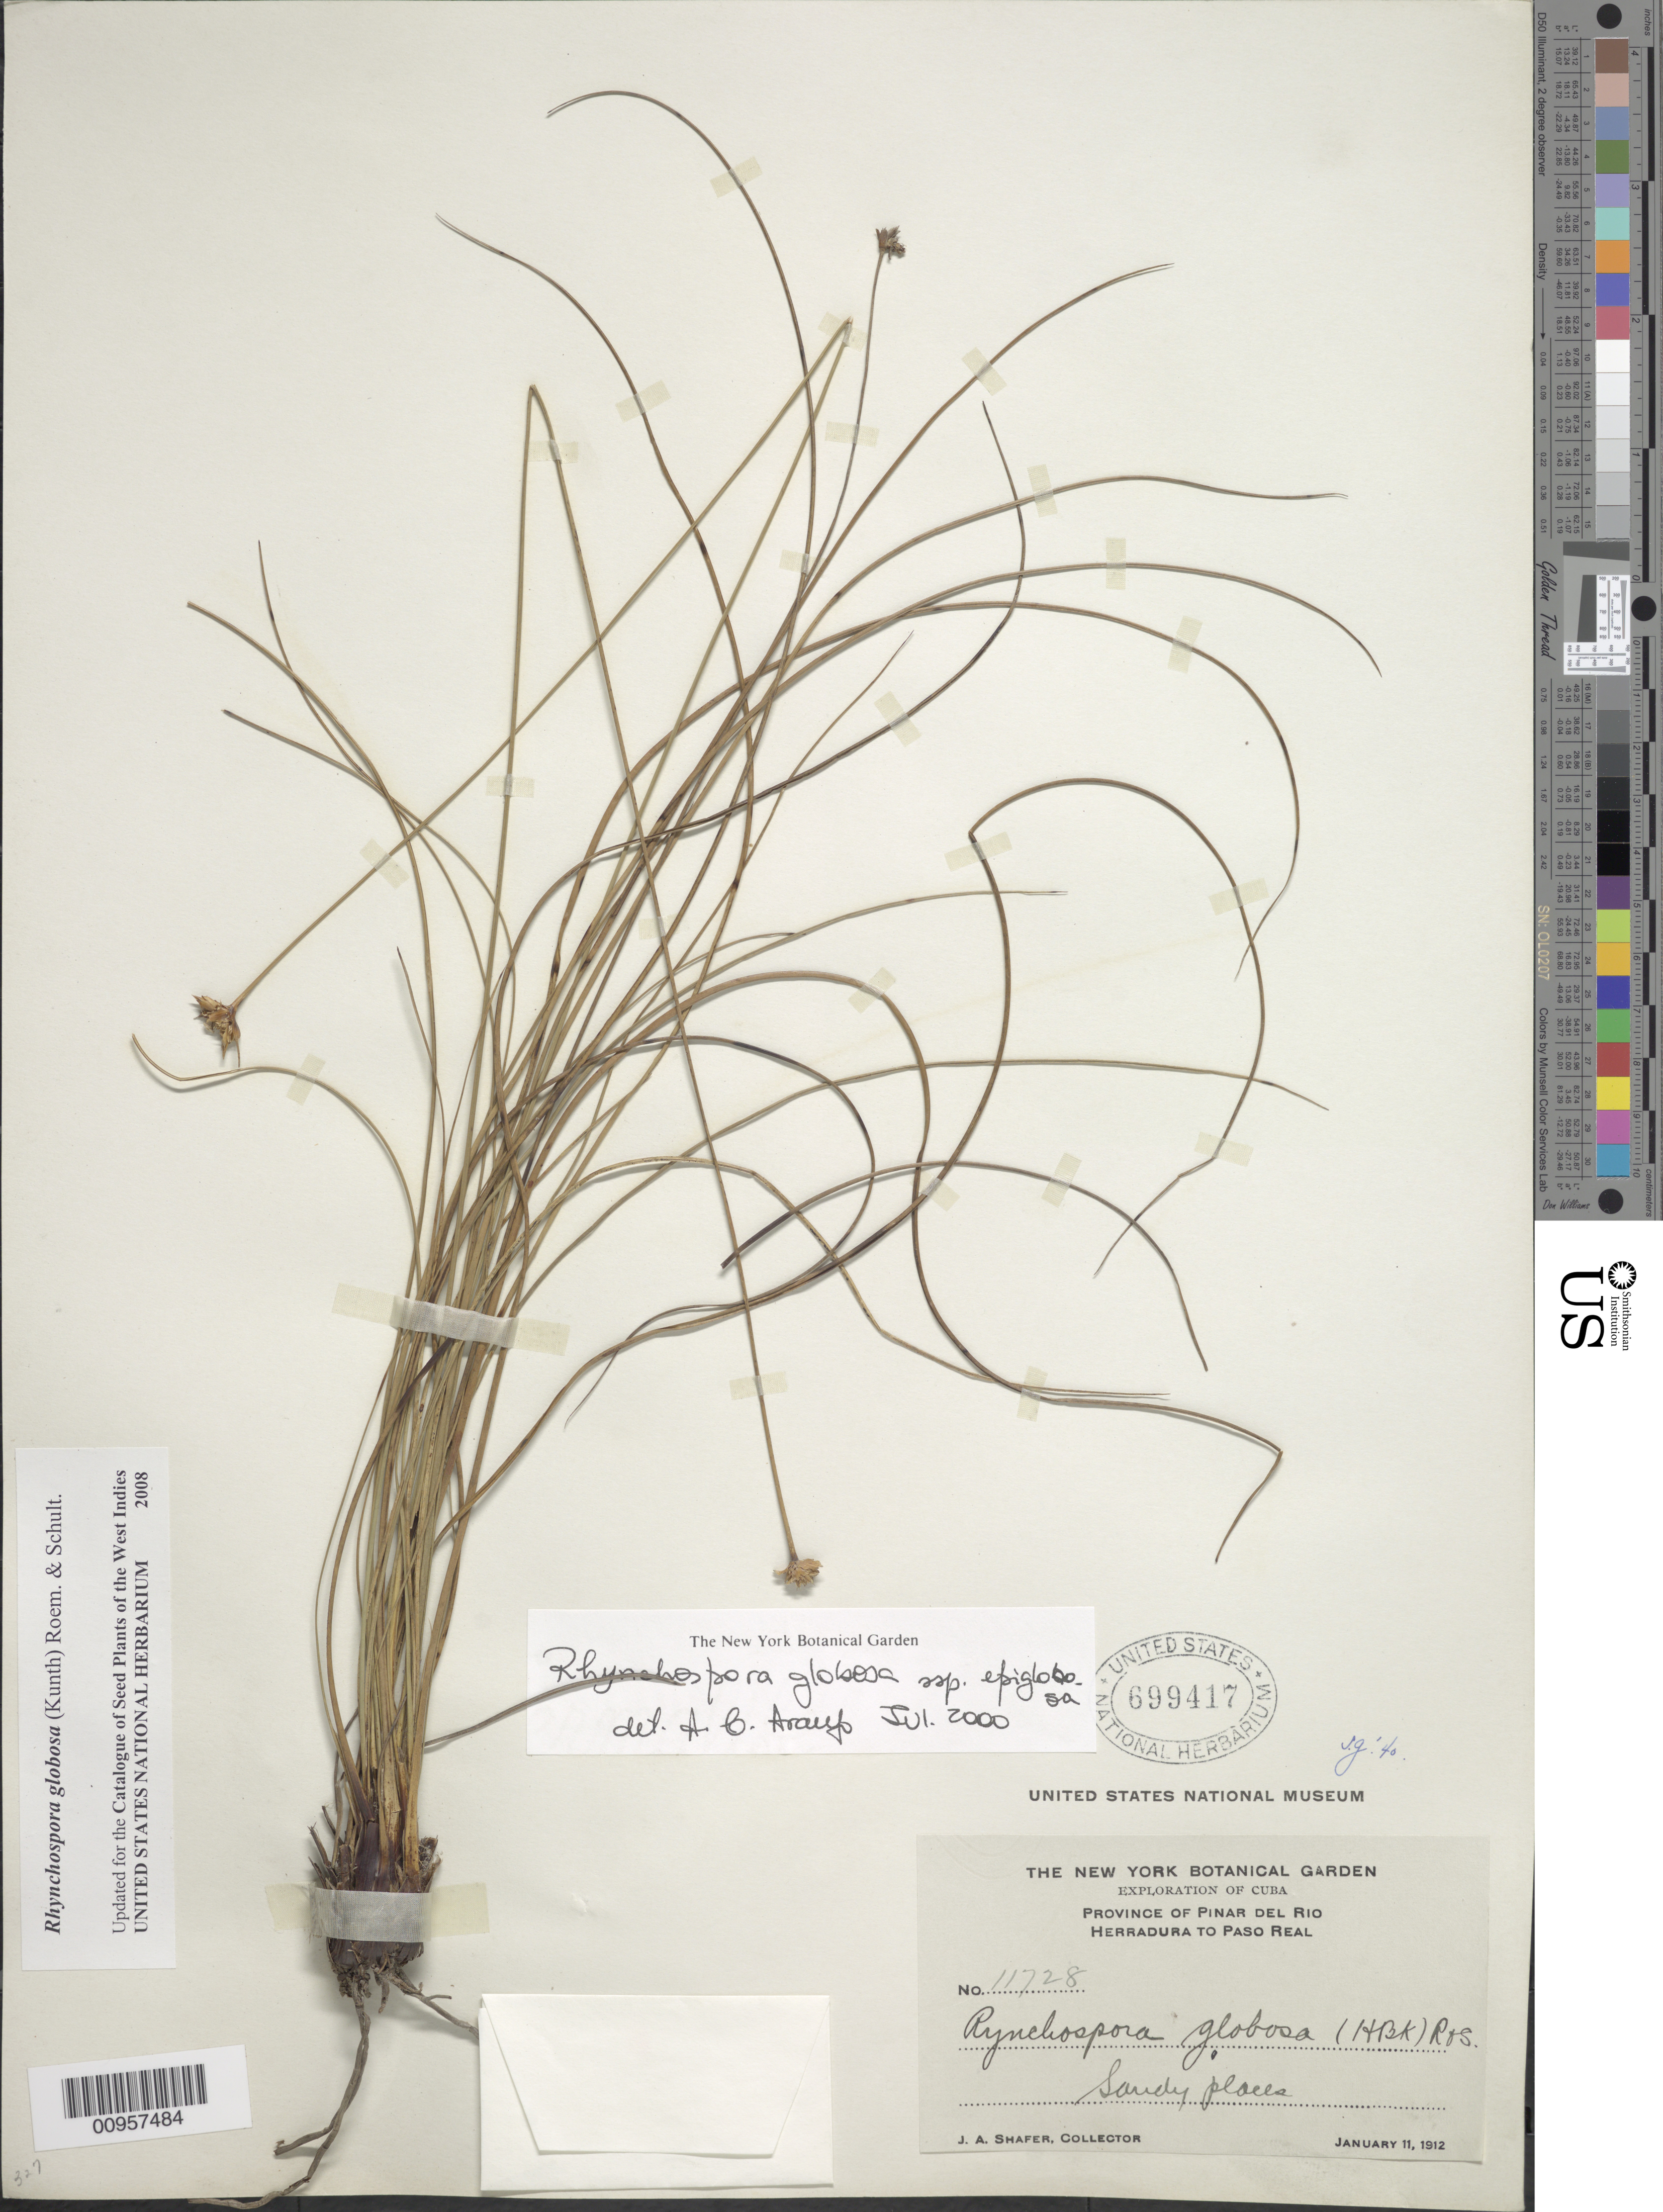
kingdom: Plantae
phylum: Tracheophyta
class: Liliopsida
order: Poales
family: Cyperaceae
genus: Rhynchospora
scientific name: Rhynchospora globosa var. globosa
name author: (Kunth) Roem. & Schult.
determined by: Strong, M. T., (US), Smithsonian Institution - National Museum of Natural History (UNITED STATES)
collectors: J. A. Shafer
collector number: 11728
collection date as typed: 11 Jan 1912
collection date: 1912-01-11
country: Cuba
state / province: Pinar del Rio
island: Cuba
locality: Herradura to Paso Real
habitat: Sandy places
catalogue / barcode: US 699417